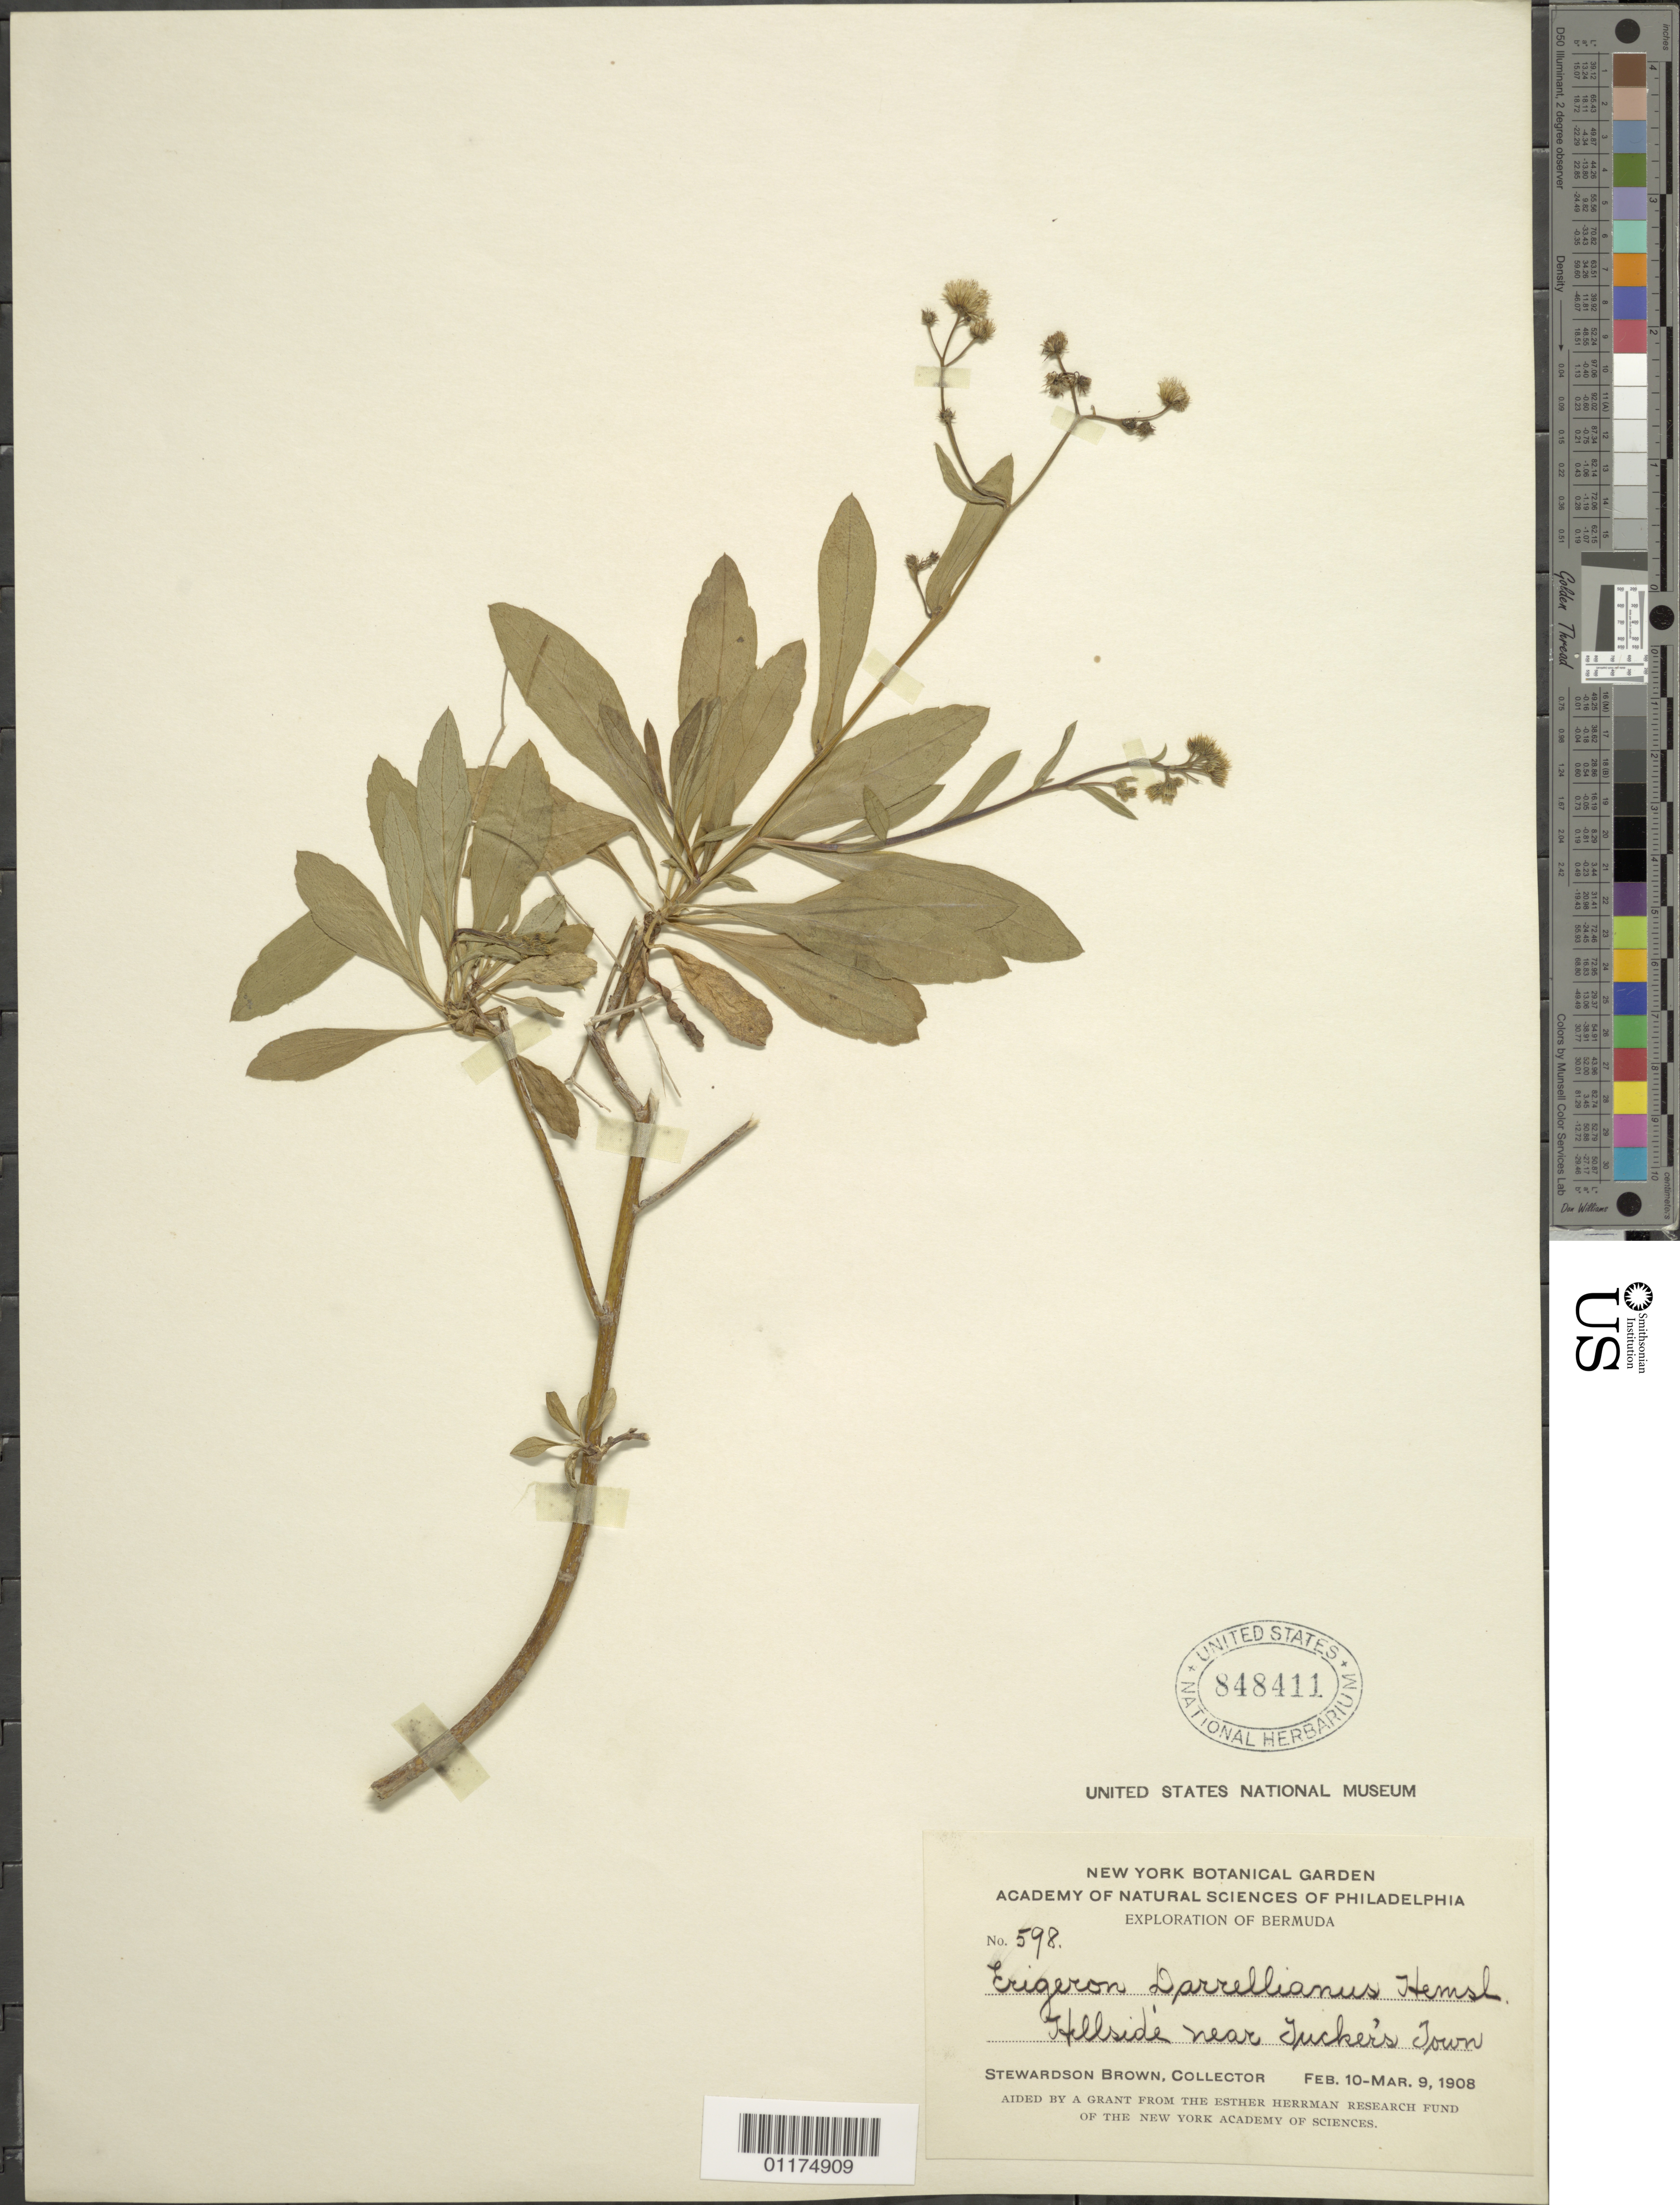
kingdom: Plantae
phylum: Tracheophyta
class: Magnoliopsida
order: Asterales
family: Asteraceae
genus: Erigeron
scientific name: Erigeron darrellianus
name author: Hemsl.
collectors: S. Brown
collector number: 598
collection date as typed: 10 Feb 1908 to 09 Mar 1908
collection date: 1908-02-10/1908-03-09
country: Bermuda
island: Bermuda I.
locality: Hillside near Tucker's Town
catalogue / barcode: US 848411